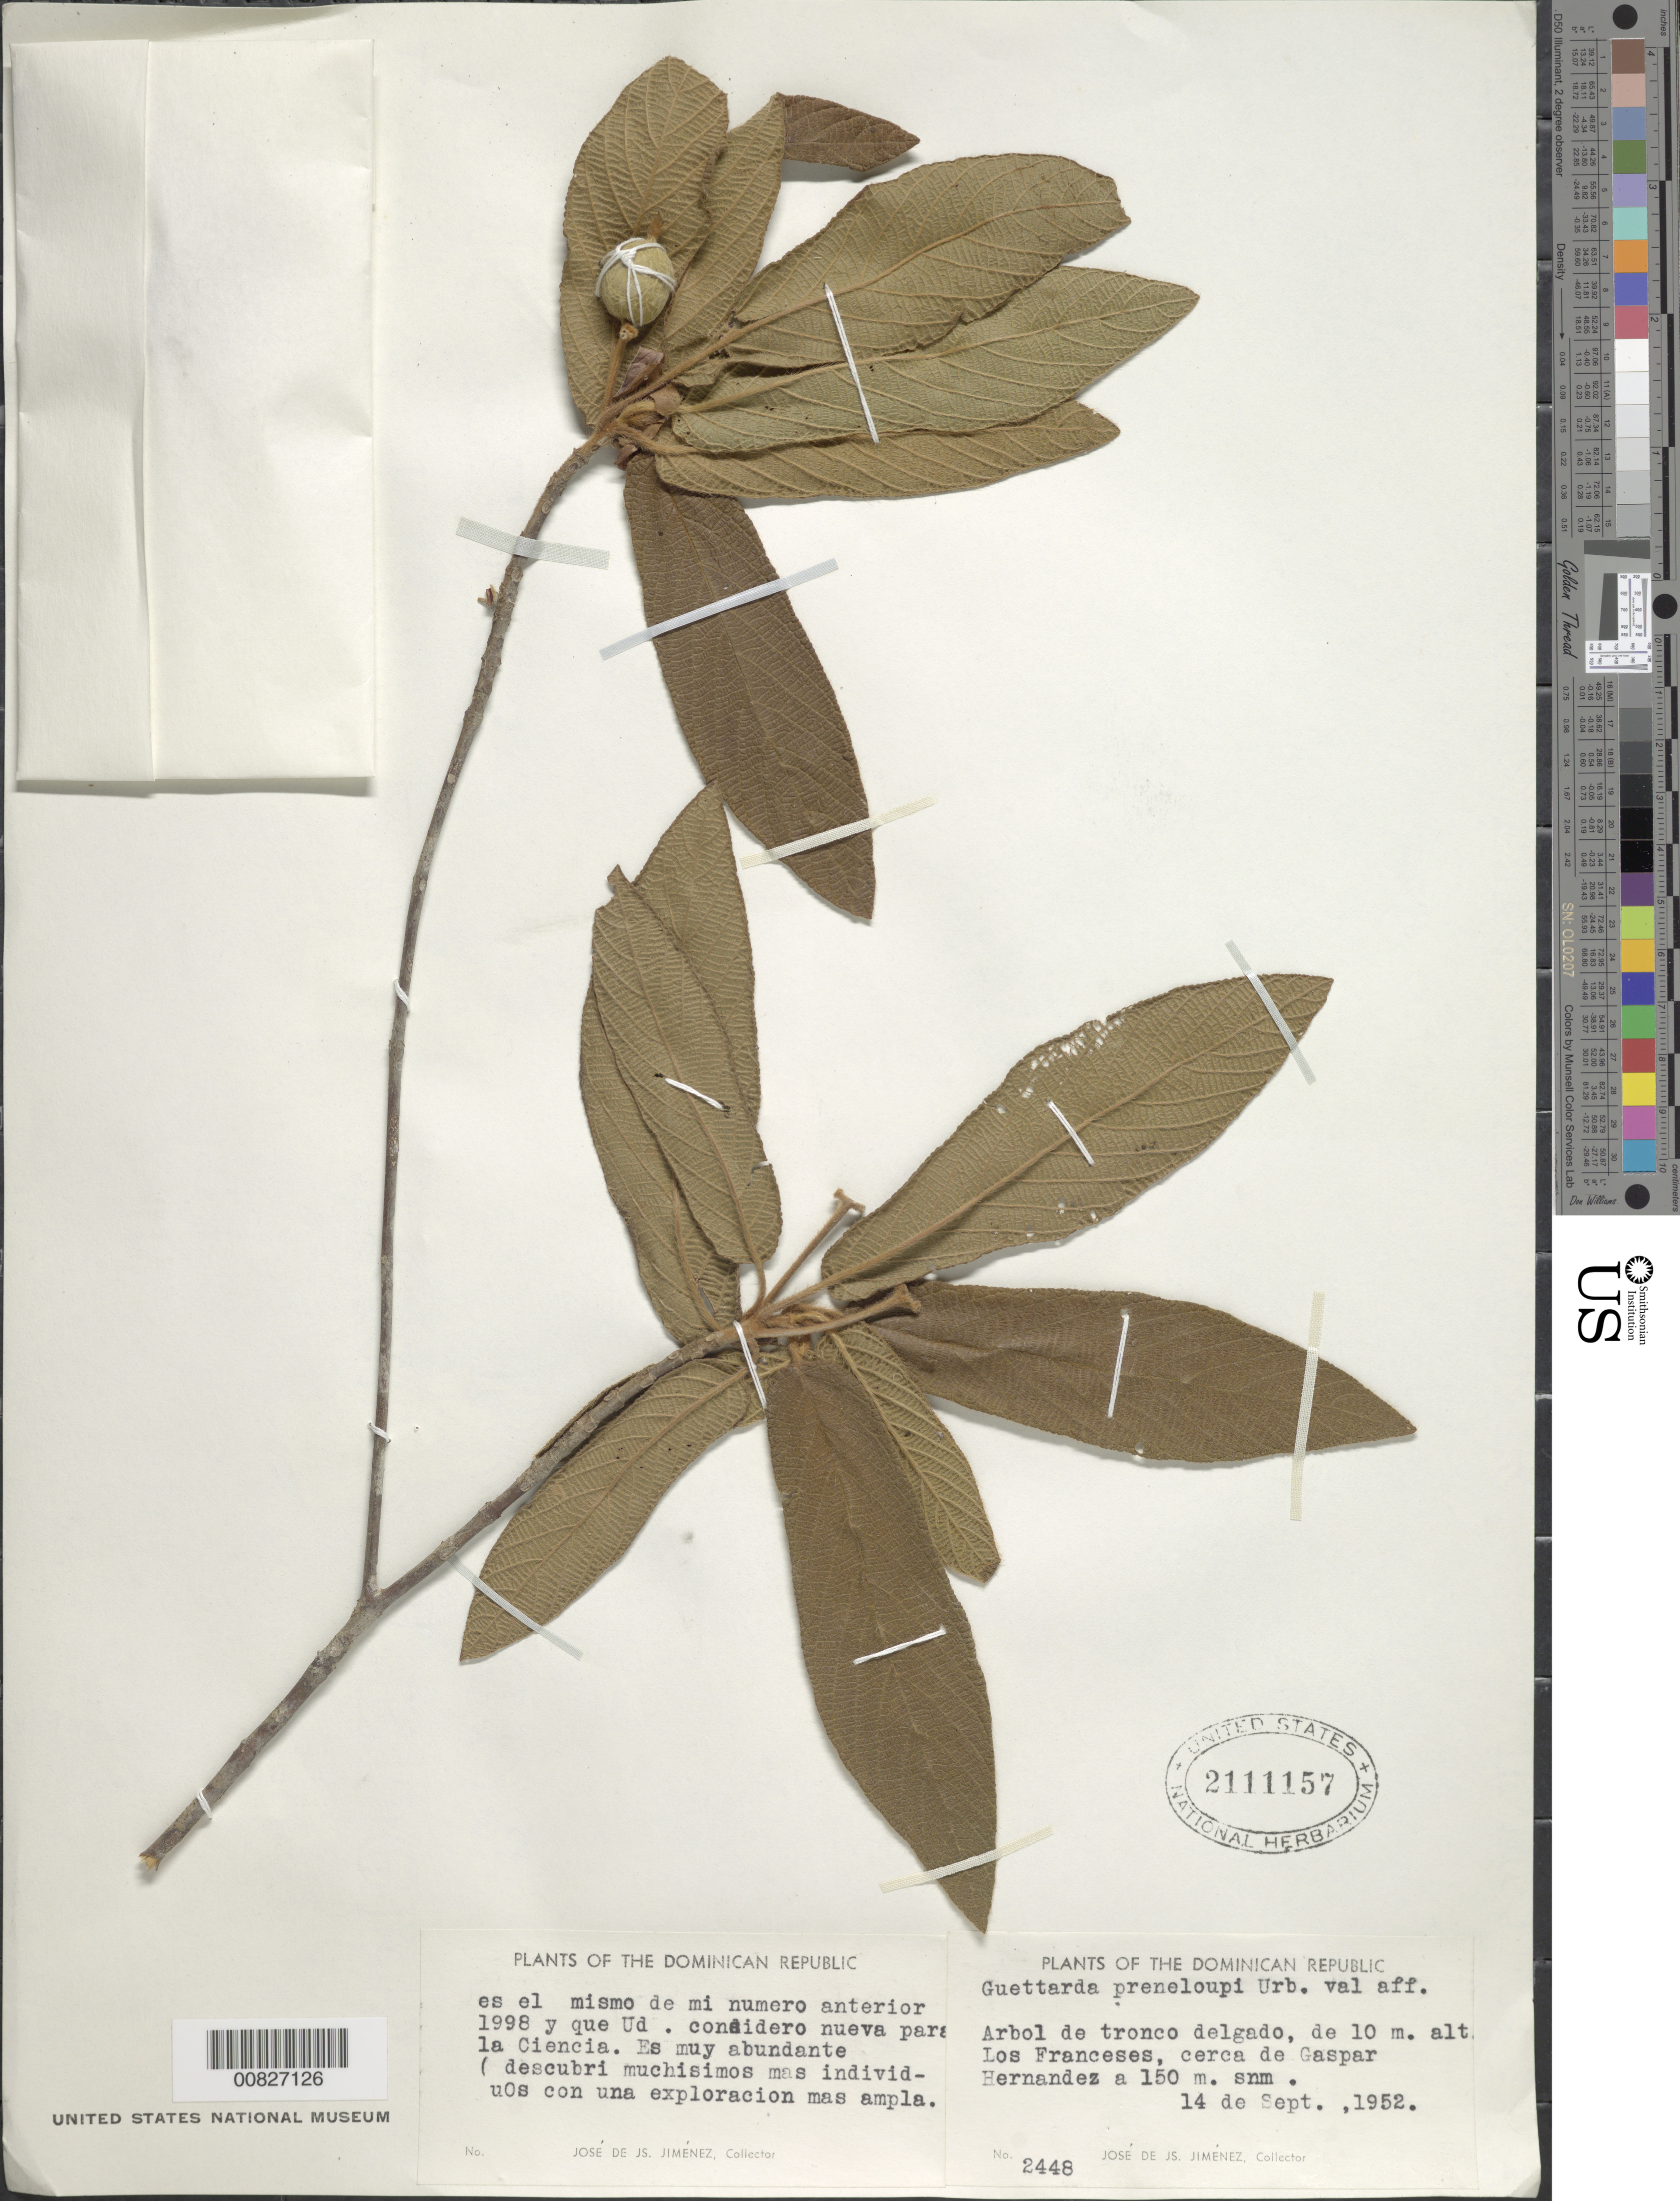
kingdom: Plantae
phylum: Tracheophyta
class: Magnoliopsida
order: Gentianales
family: Rubiaceae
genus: Guettarda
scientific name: Guettarda prenleloupii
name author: Urb.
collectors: J. J. Jiménez Almonte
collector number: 2448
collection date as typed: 14 Sep 1952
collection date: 1952-09-14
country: Dominican Republic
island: Hispaniola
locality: Los Franceses, cerca de Gaspar Hernández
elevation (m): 150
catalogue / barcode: US 2111157